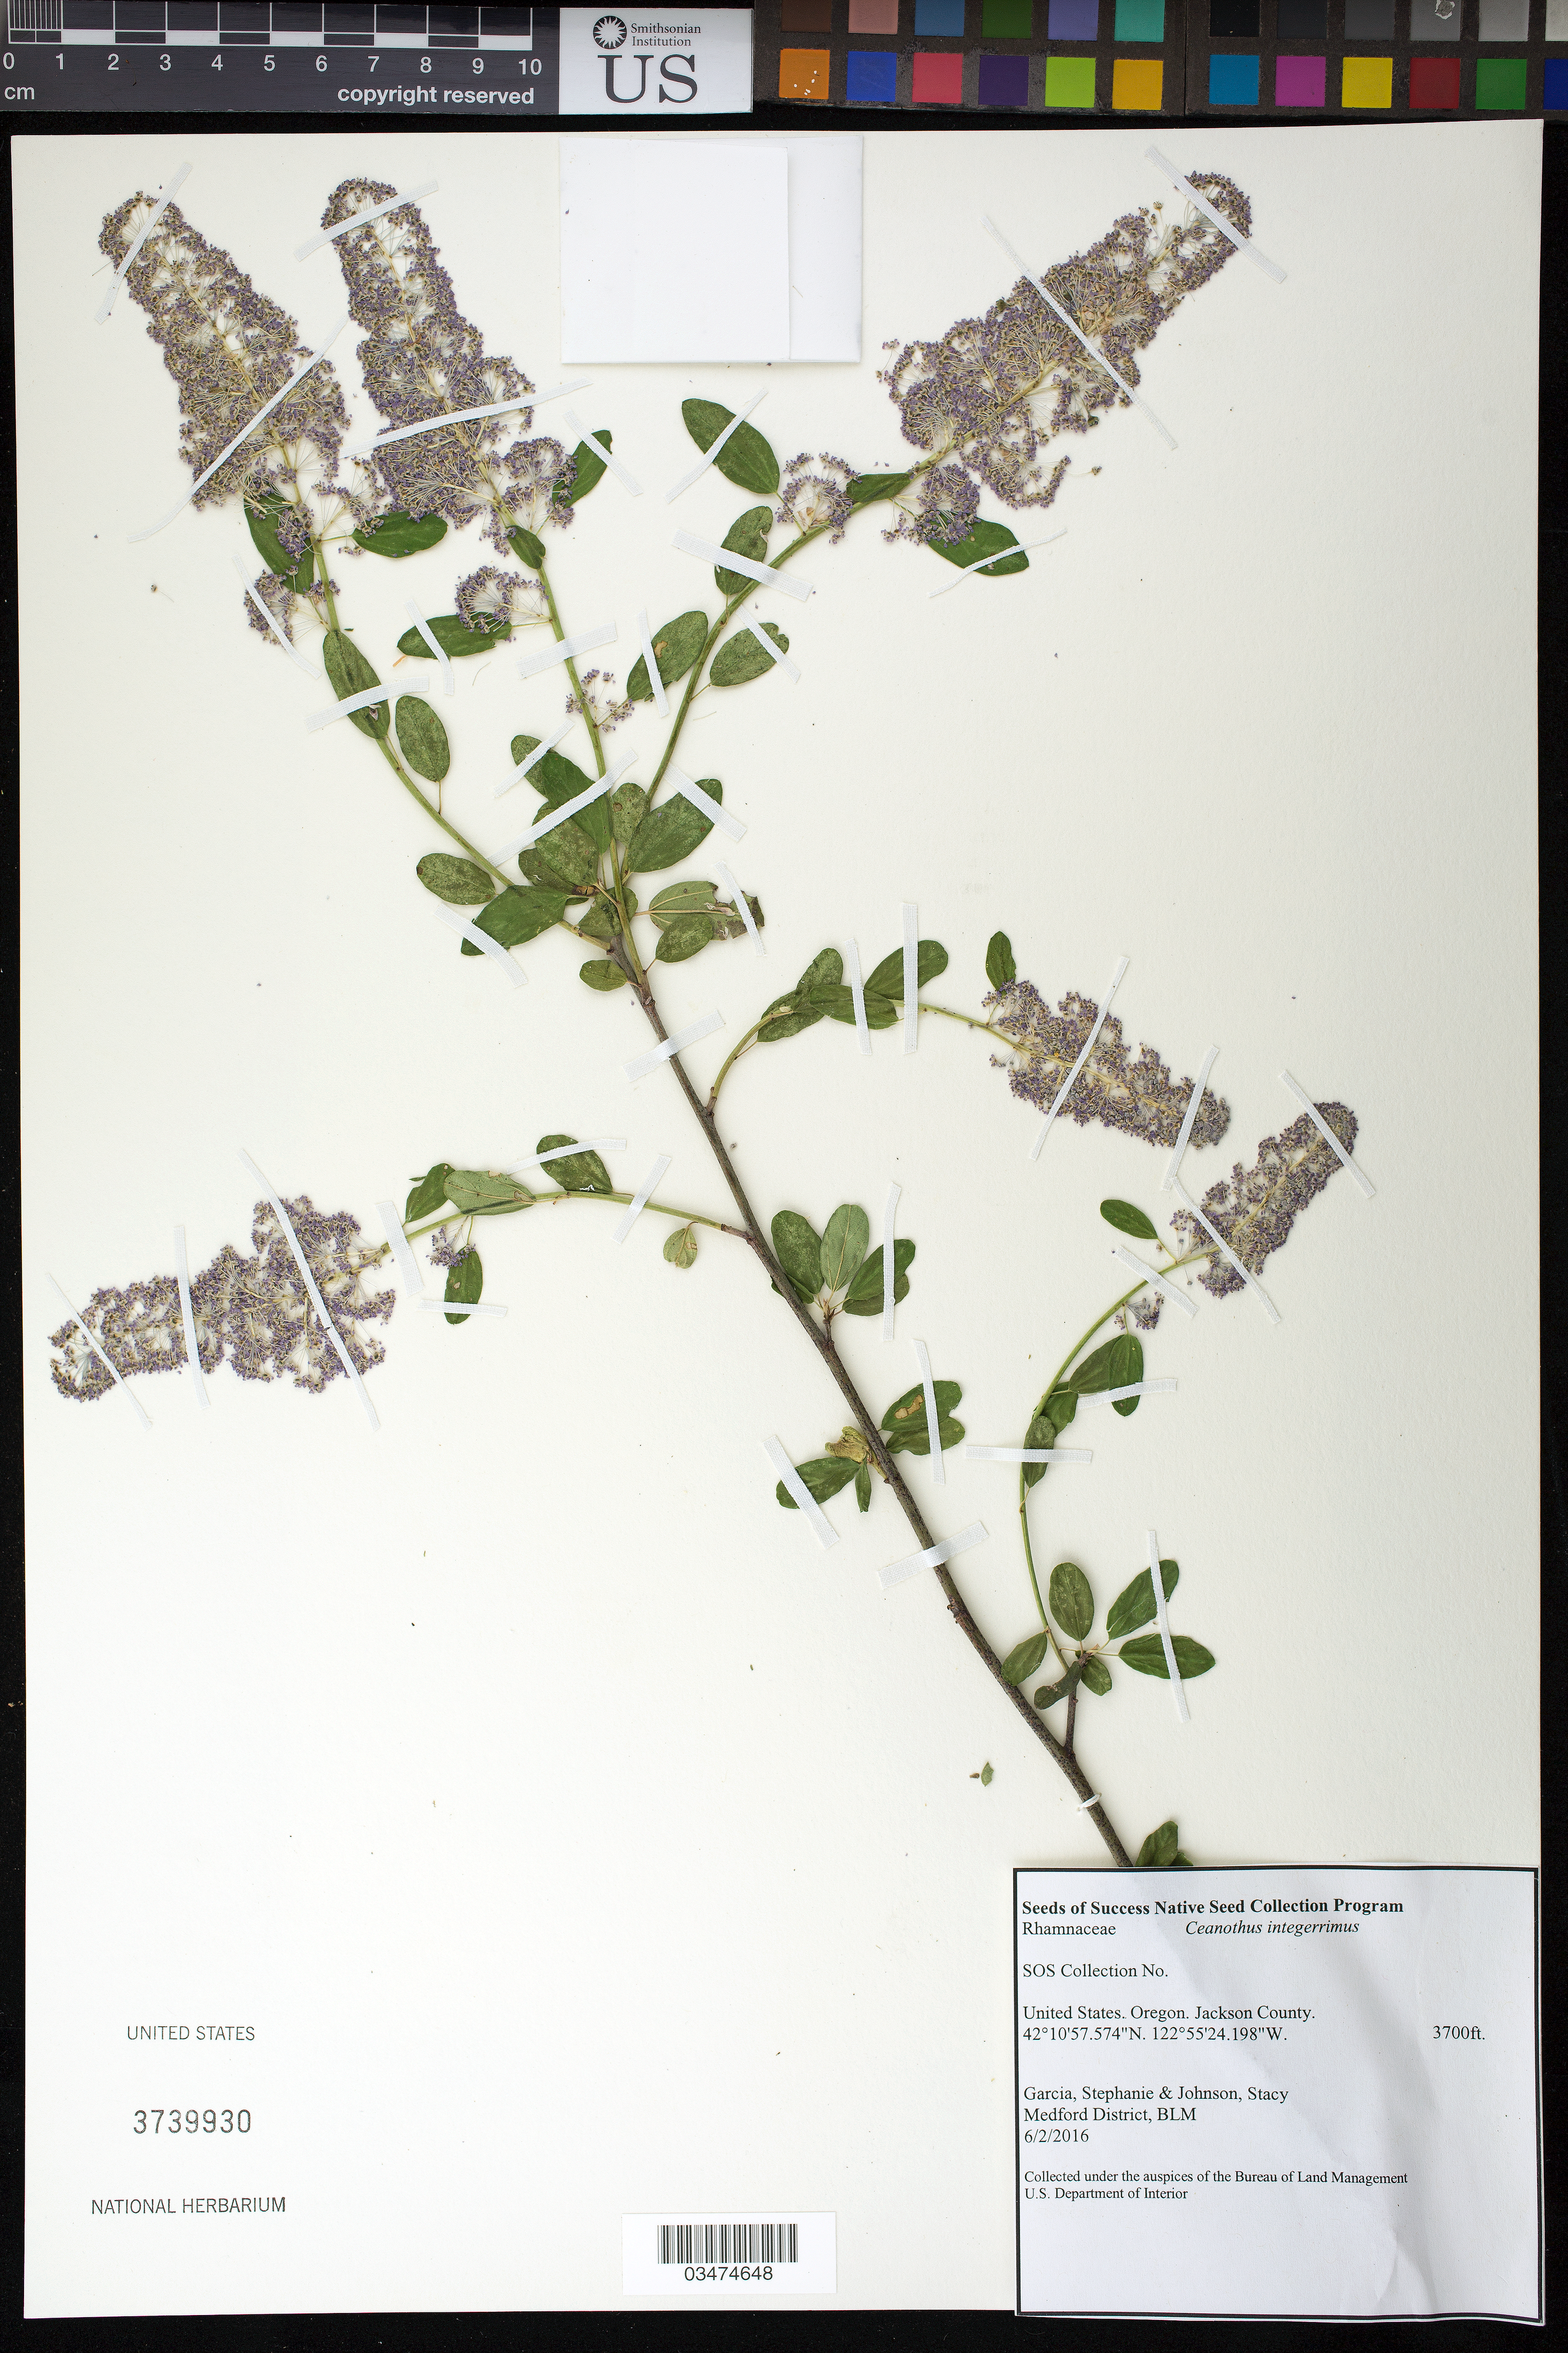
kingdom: Plantae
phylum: Tracheophyta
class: Magnoliopsida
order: Rosales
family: Rhamnaceae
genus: Ceanothus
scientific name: Ceanothus integerrimus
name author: Hook. & Arn.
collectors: S. Garcia & S. Johnson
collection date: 2016-06-02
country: United States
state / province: Oregon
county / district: Jackson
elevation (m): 1128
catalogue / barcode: US 3739930